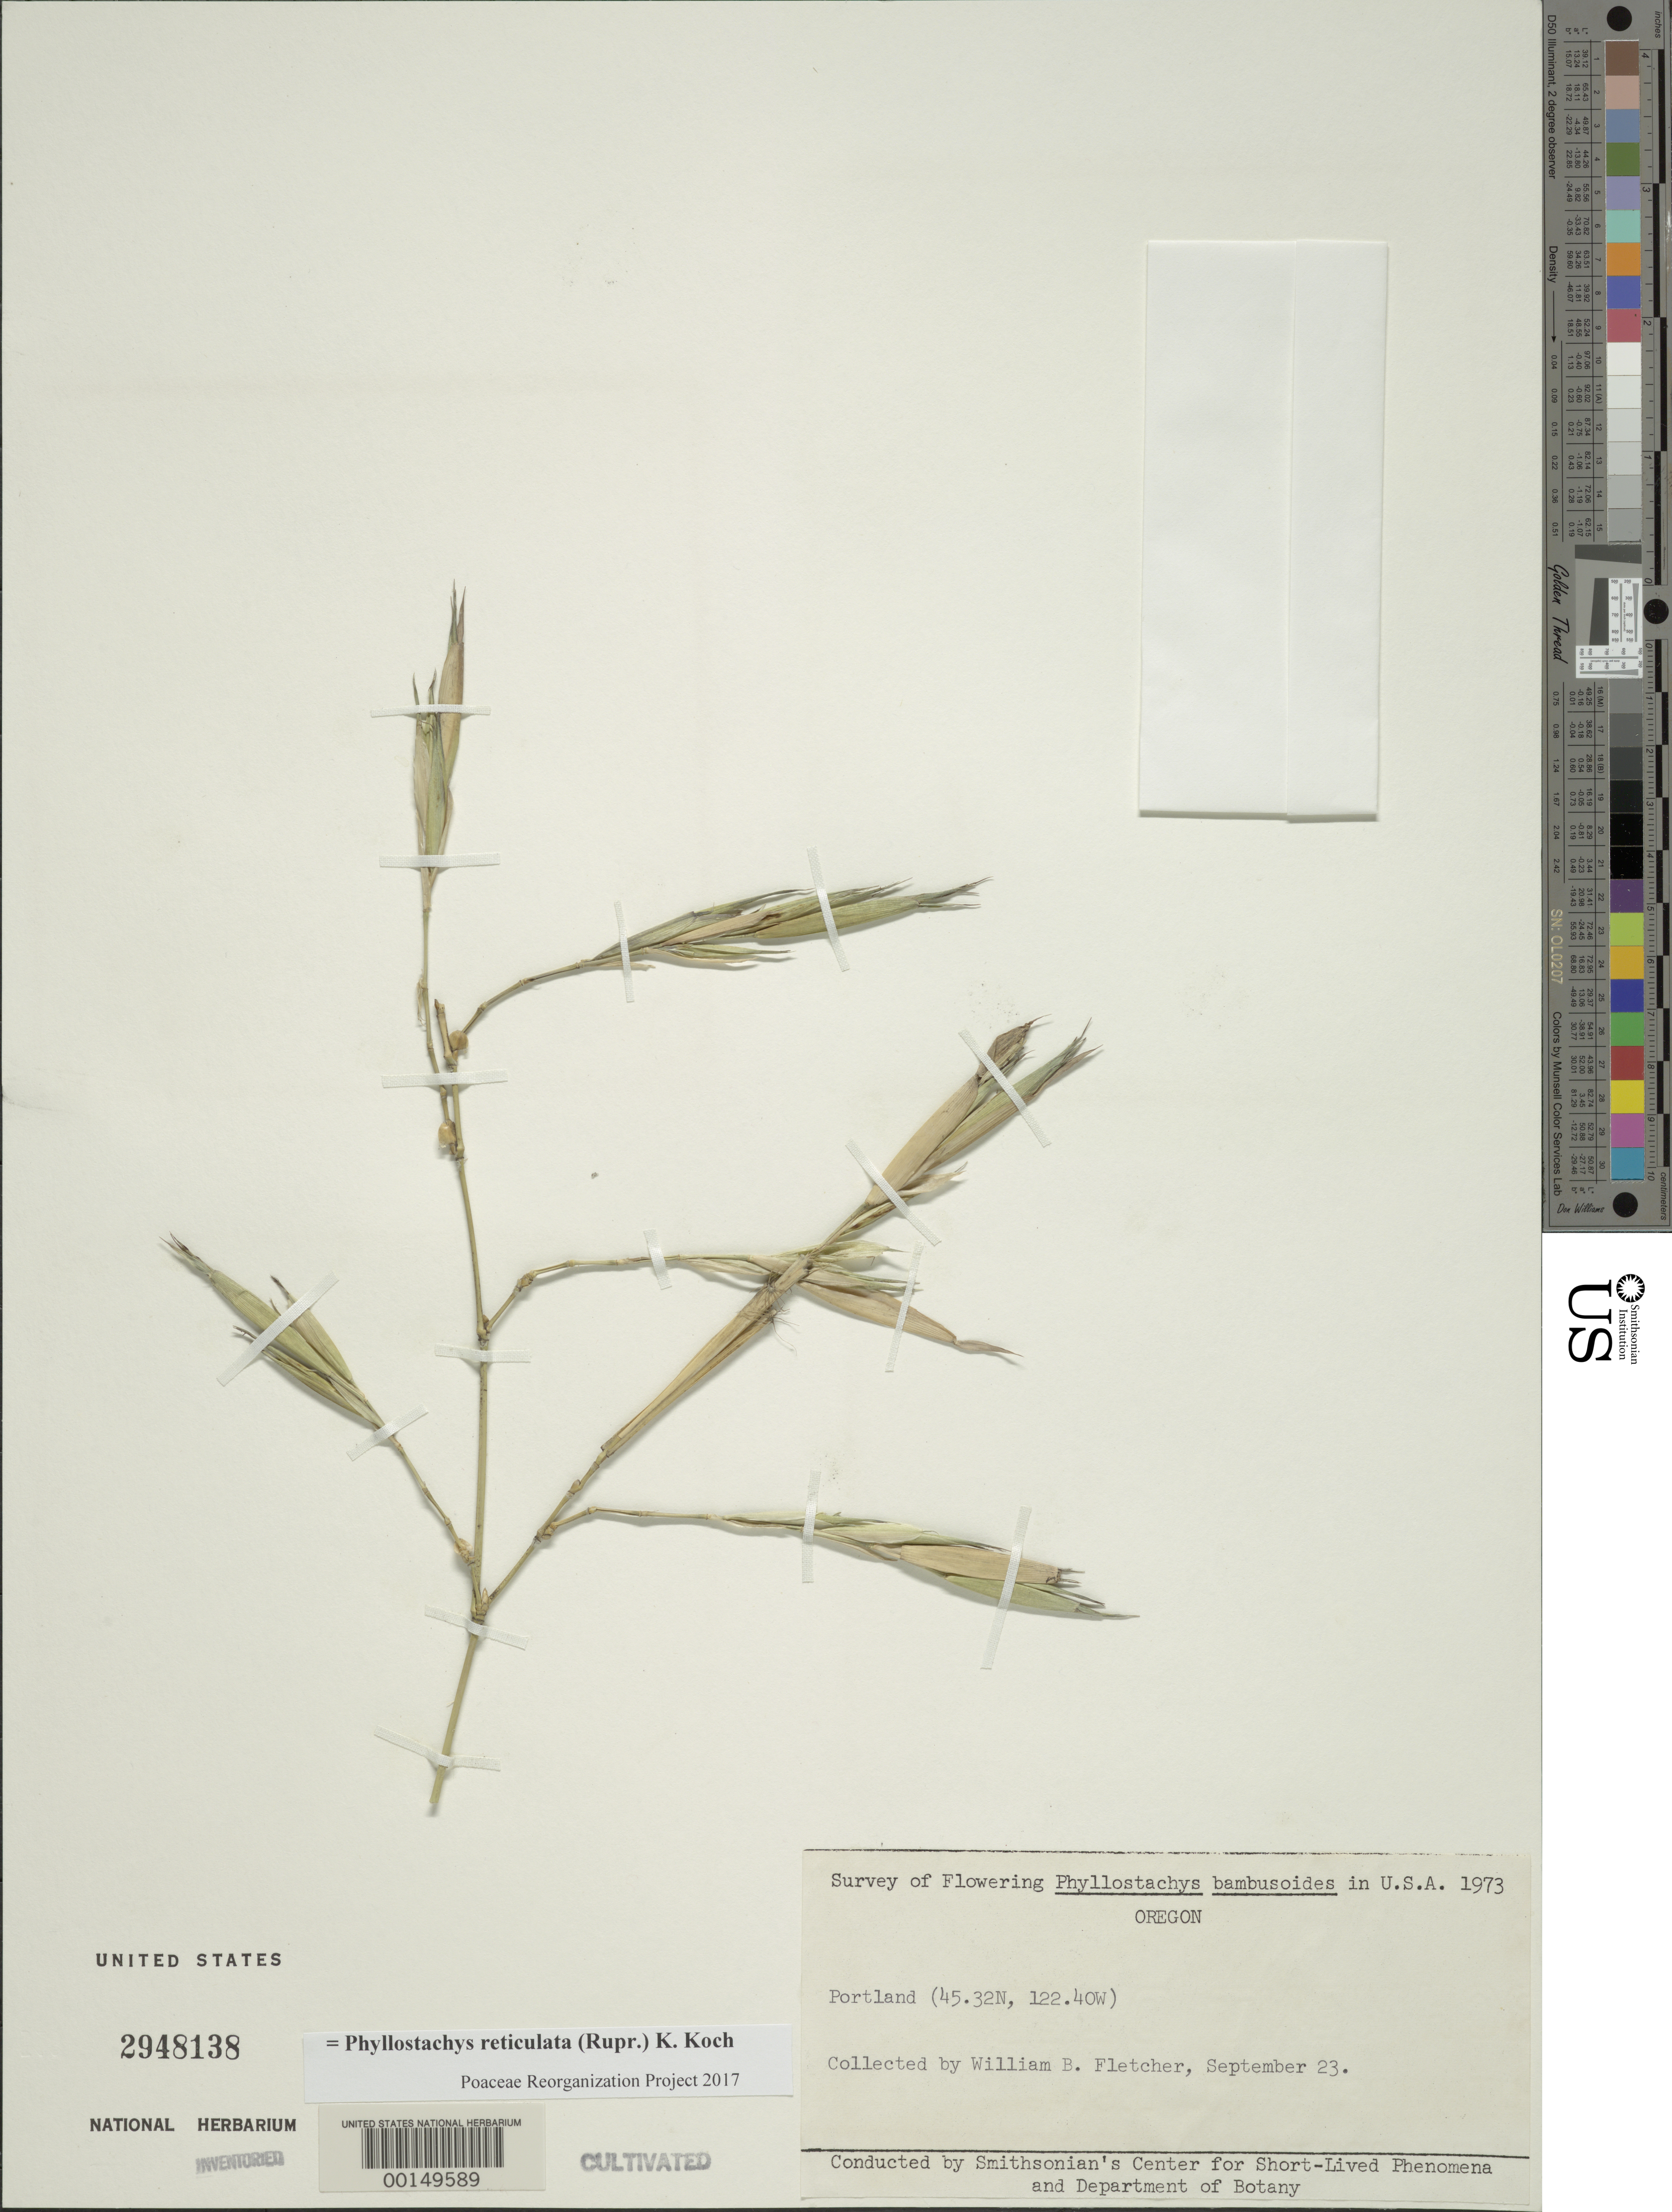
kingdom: Plantae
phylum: Tracheophyta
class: Liliopsida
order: Poales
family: Poaceae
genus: Phyllostachys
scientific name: Phyllostachys reticulata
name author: (Rupr.) K. Koch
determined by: Poaceae Reorganization Project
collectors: W. Fletcher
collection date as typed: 23 Sep 1973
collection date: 1973-09-23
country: United States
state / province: Oregon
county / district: Multnomah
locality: Portland, lat. 45.32n: long. 122.4w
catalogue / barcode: US 2948138